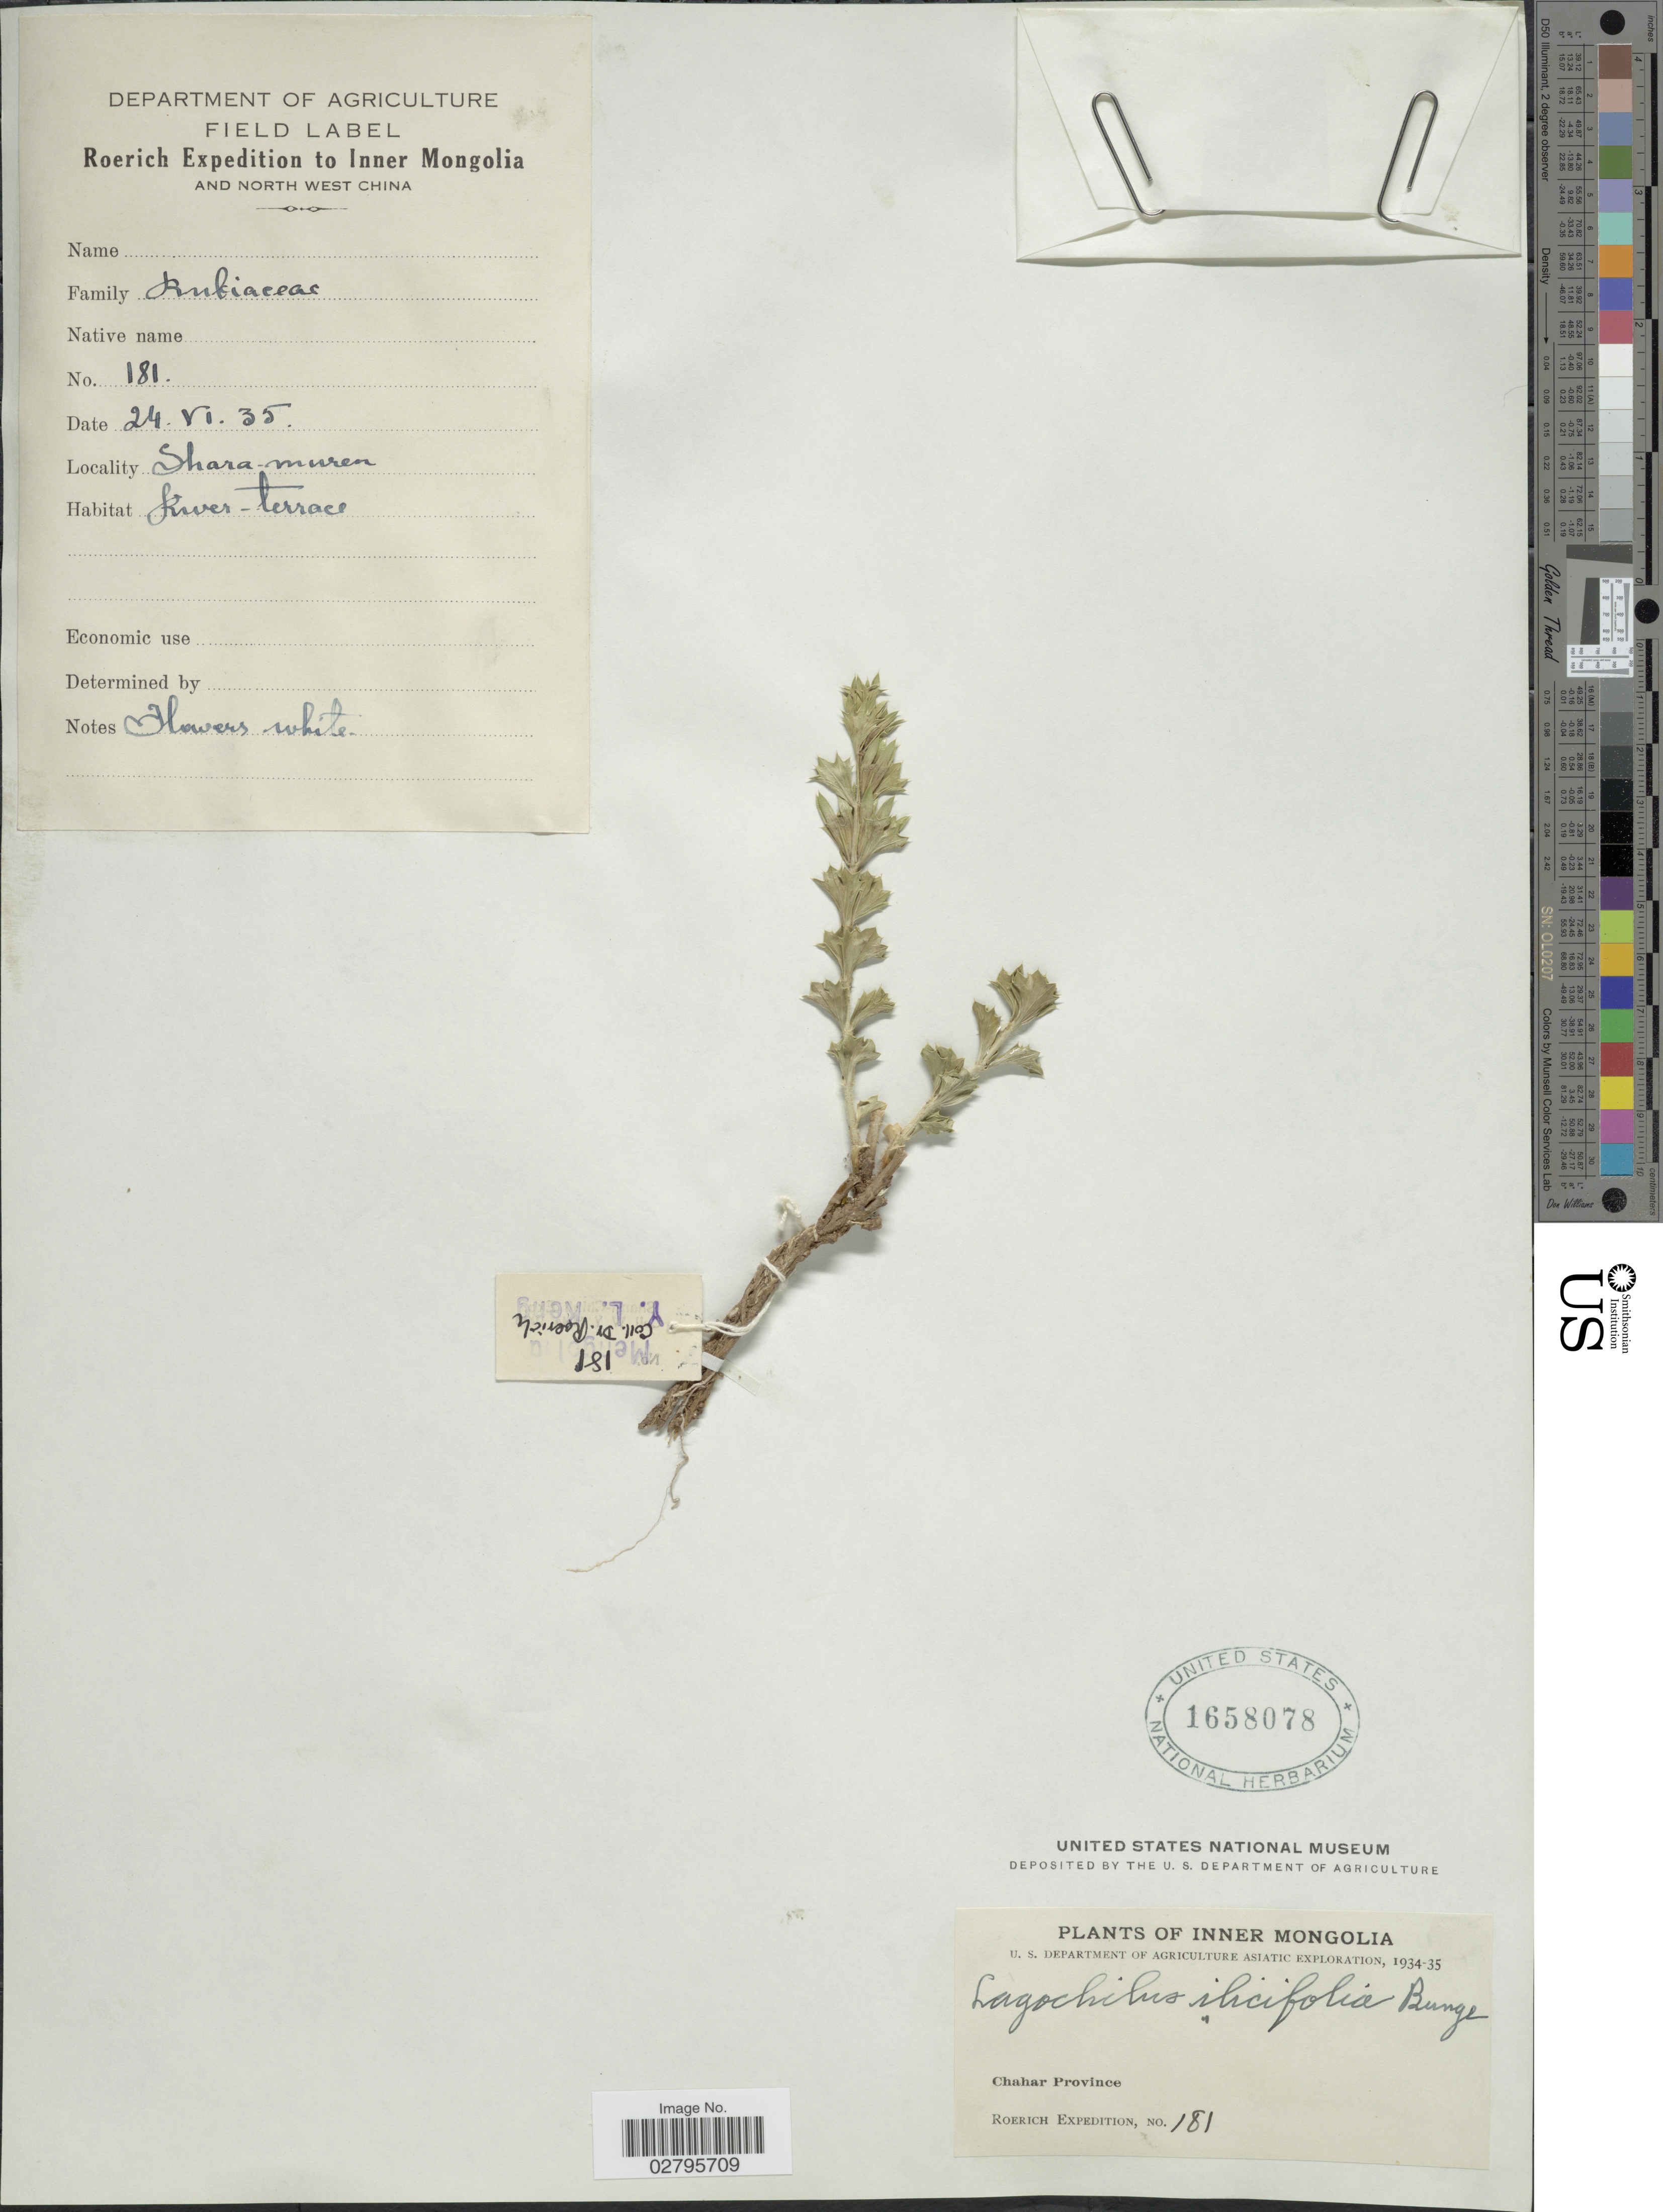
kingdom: Plantae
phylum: Tracheophyta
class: Magnoliopsida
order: Lamiales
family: Lamiaceae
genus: Lagochilus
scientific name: Lagochilus ilicifolius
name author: Bunge ex Benth.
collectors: Roerich Expedition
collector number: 181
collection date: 1935-06-24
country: China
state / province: Nei Monggol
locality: Inner Mongolia and North West China, Chahar Province, Shara-muren.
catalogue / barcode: US 1658078